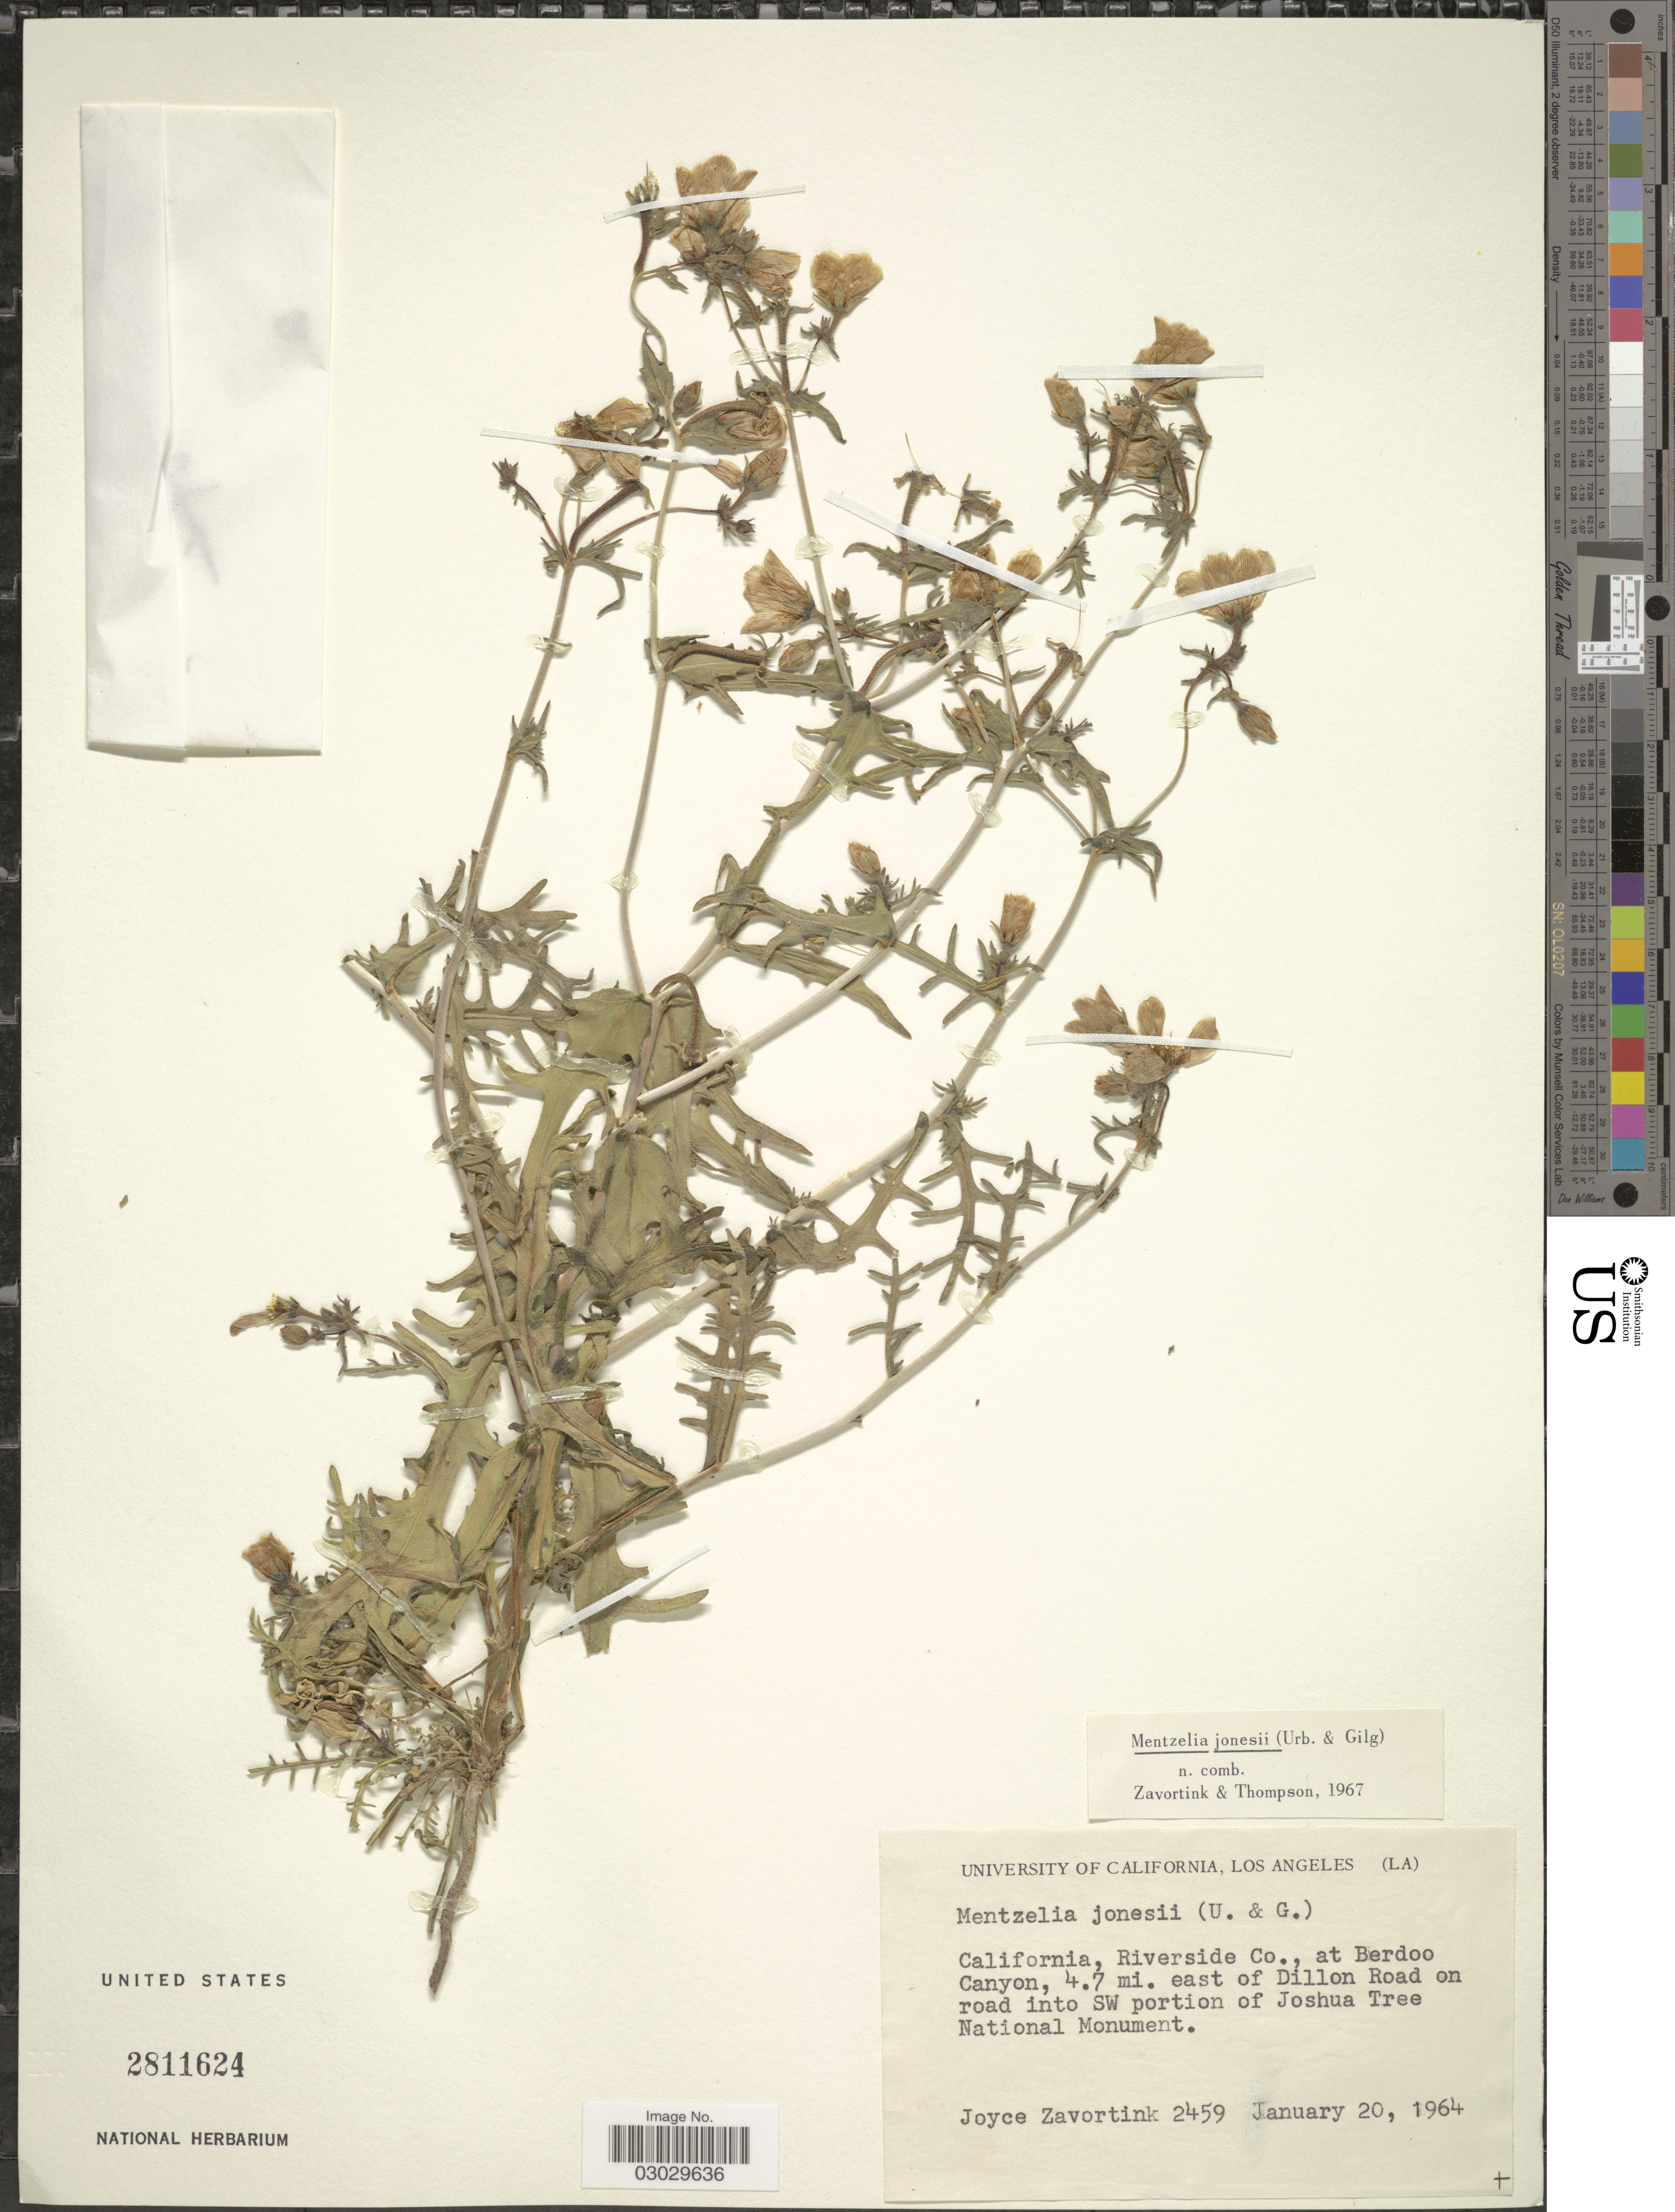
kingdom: Plantae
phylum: Tracheophyta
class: Magnoliopsida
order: Cornales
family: Loasaceae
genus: Mentzelia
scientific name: Mentzelia jonesii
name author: (Urb. & Gilg) H.J. Thomps. & J.E. Roberts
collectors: J. Zavortink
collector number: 2459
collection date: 1964-01-20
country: United States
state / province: California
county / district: Riverside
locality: Riverside Co., at Berdoo Canyon, 4.7 mi. east of Dillon Road on road into SW portion of Joshua Tree National Monument.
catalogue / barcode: US 2811624